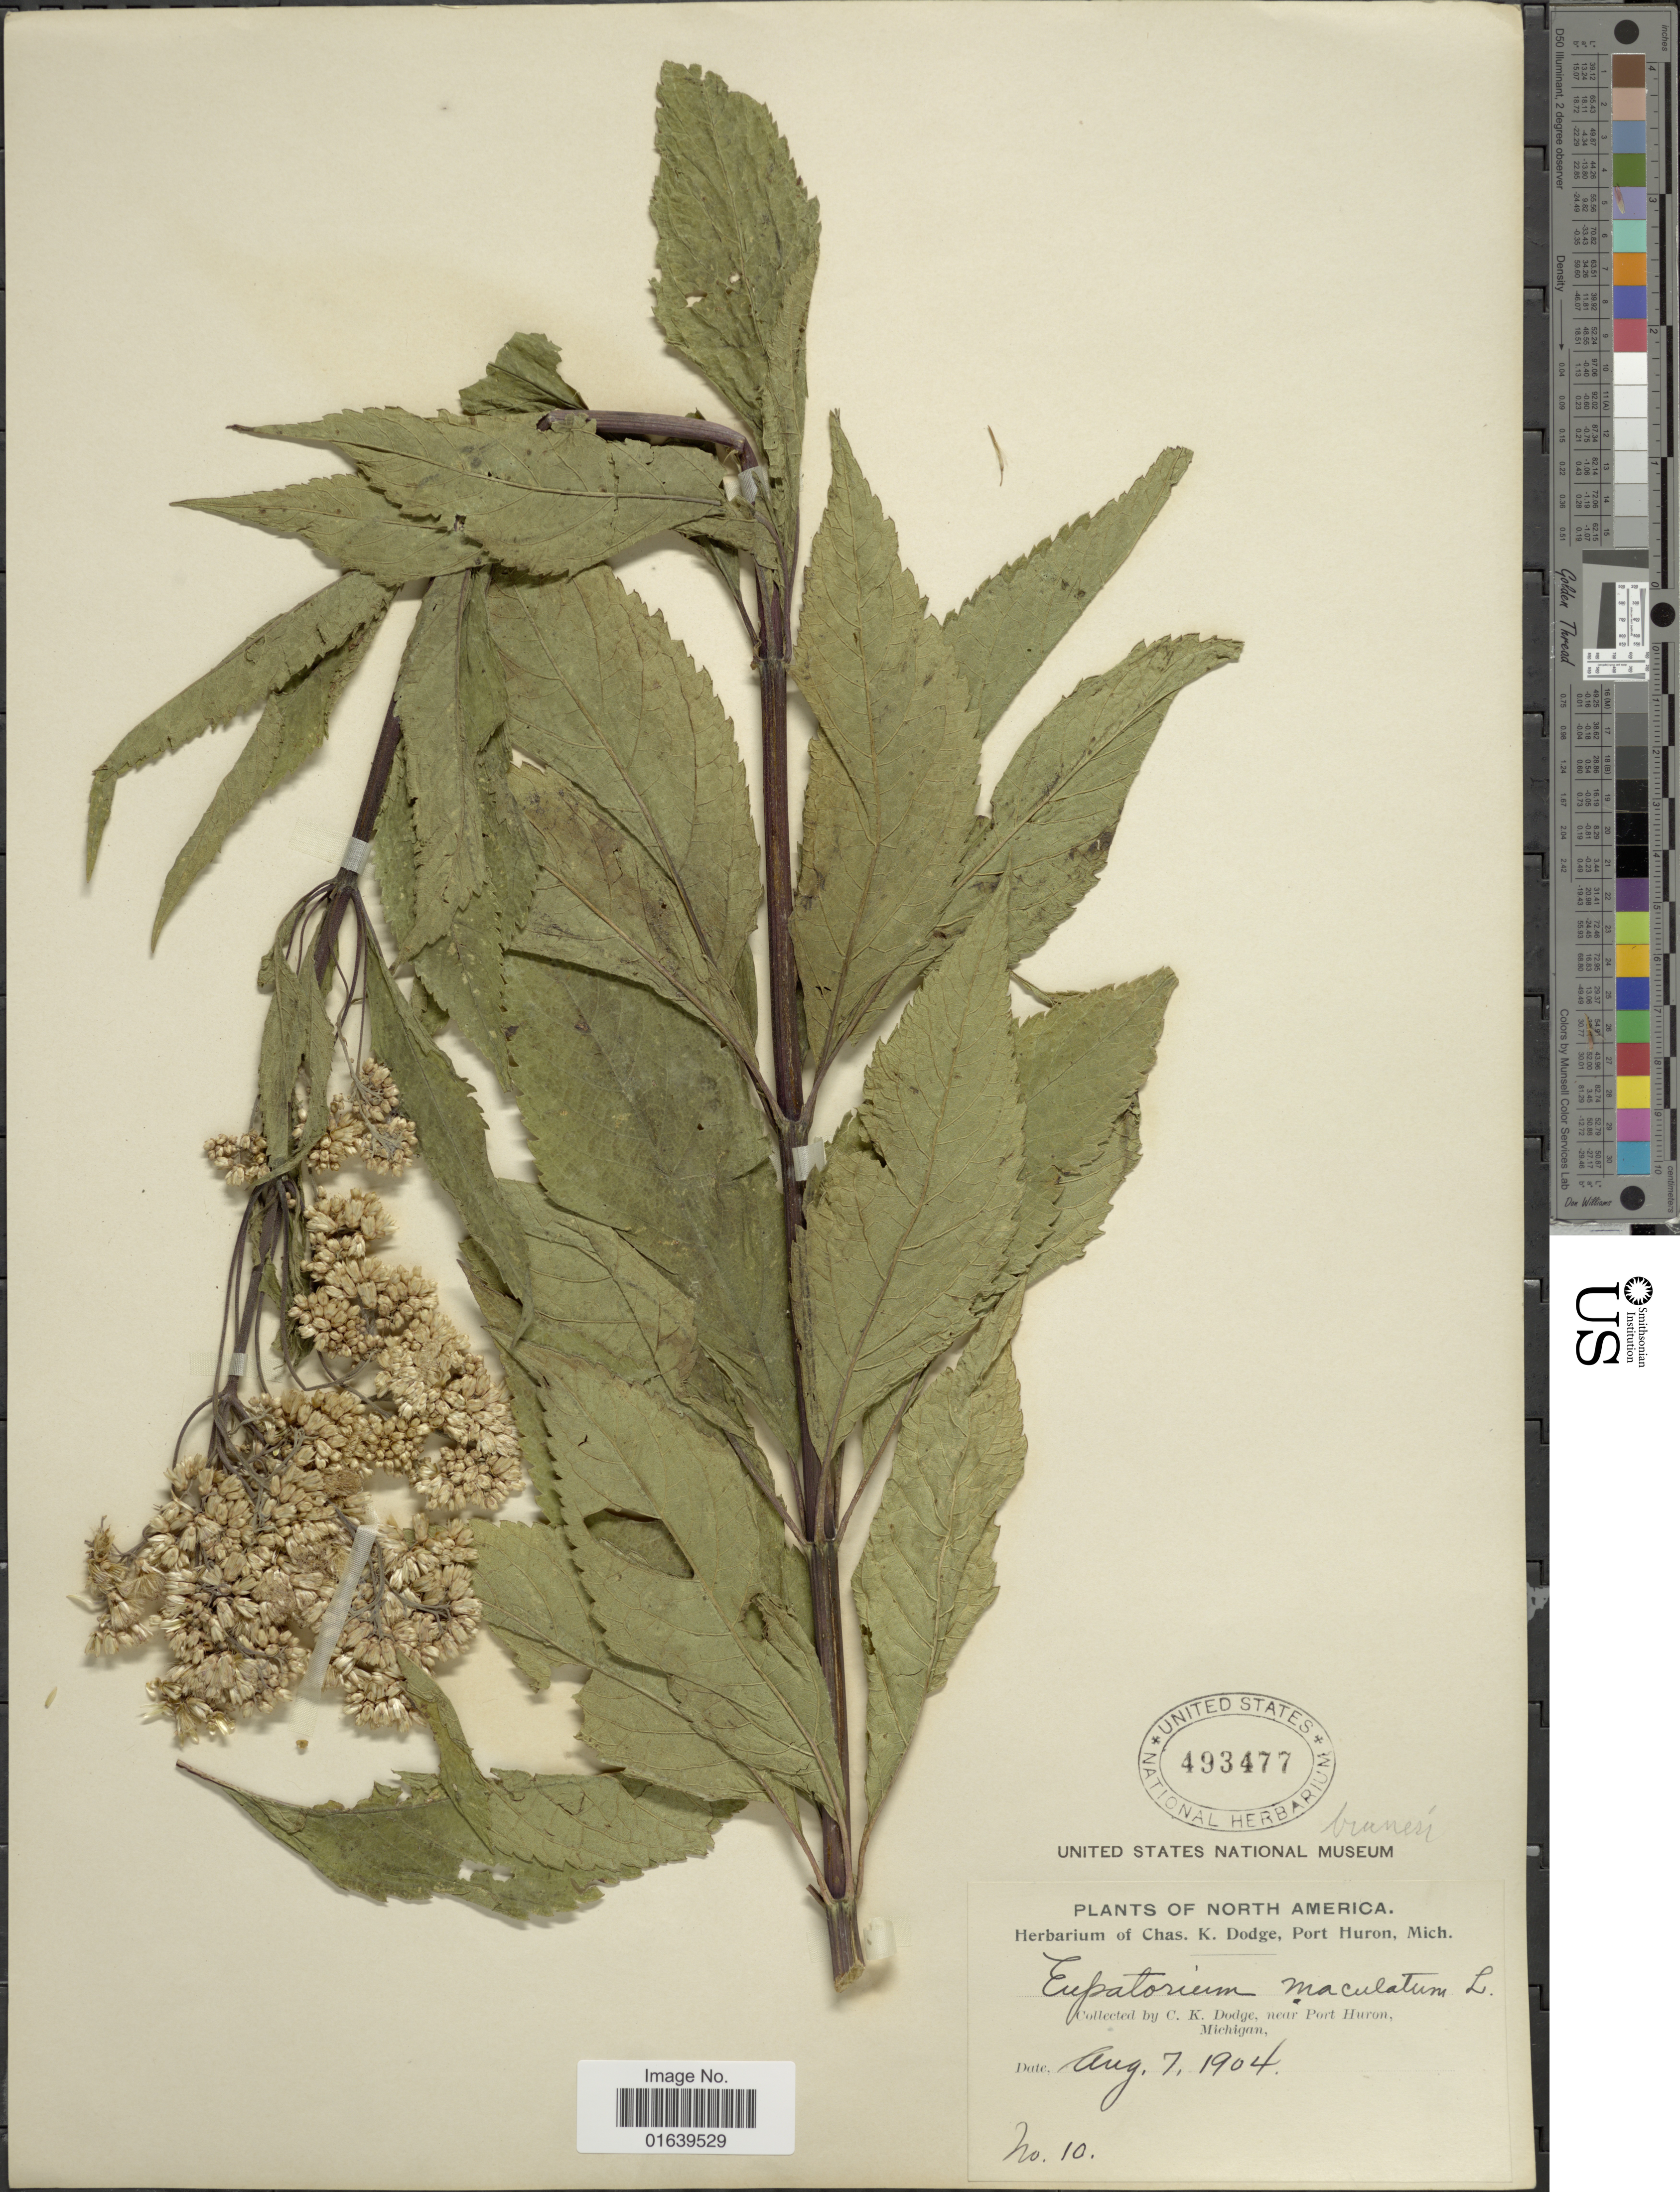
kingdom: Plantae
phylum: Tracheophyta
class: Magnoliopsida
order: Asterales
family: Asteraceae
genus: Eupatorium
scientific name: Eupatorium maculatum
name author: L.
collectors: C. Dodge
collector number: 10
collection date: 1904-08-07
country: United States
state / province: Michigan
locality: Near Port Huron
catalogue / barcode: US 493477